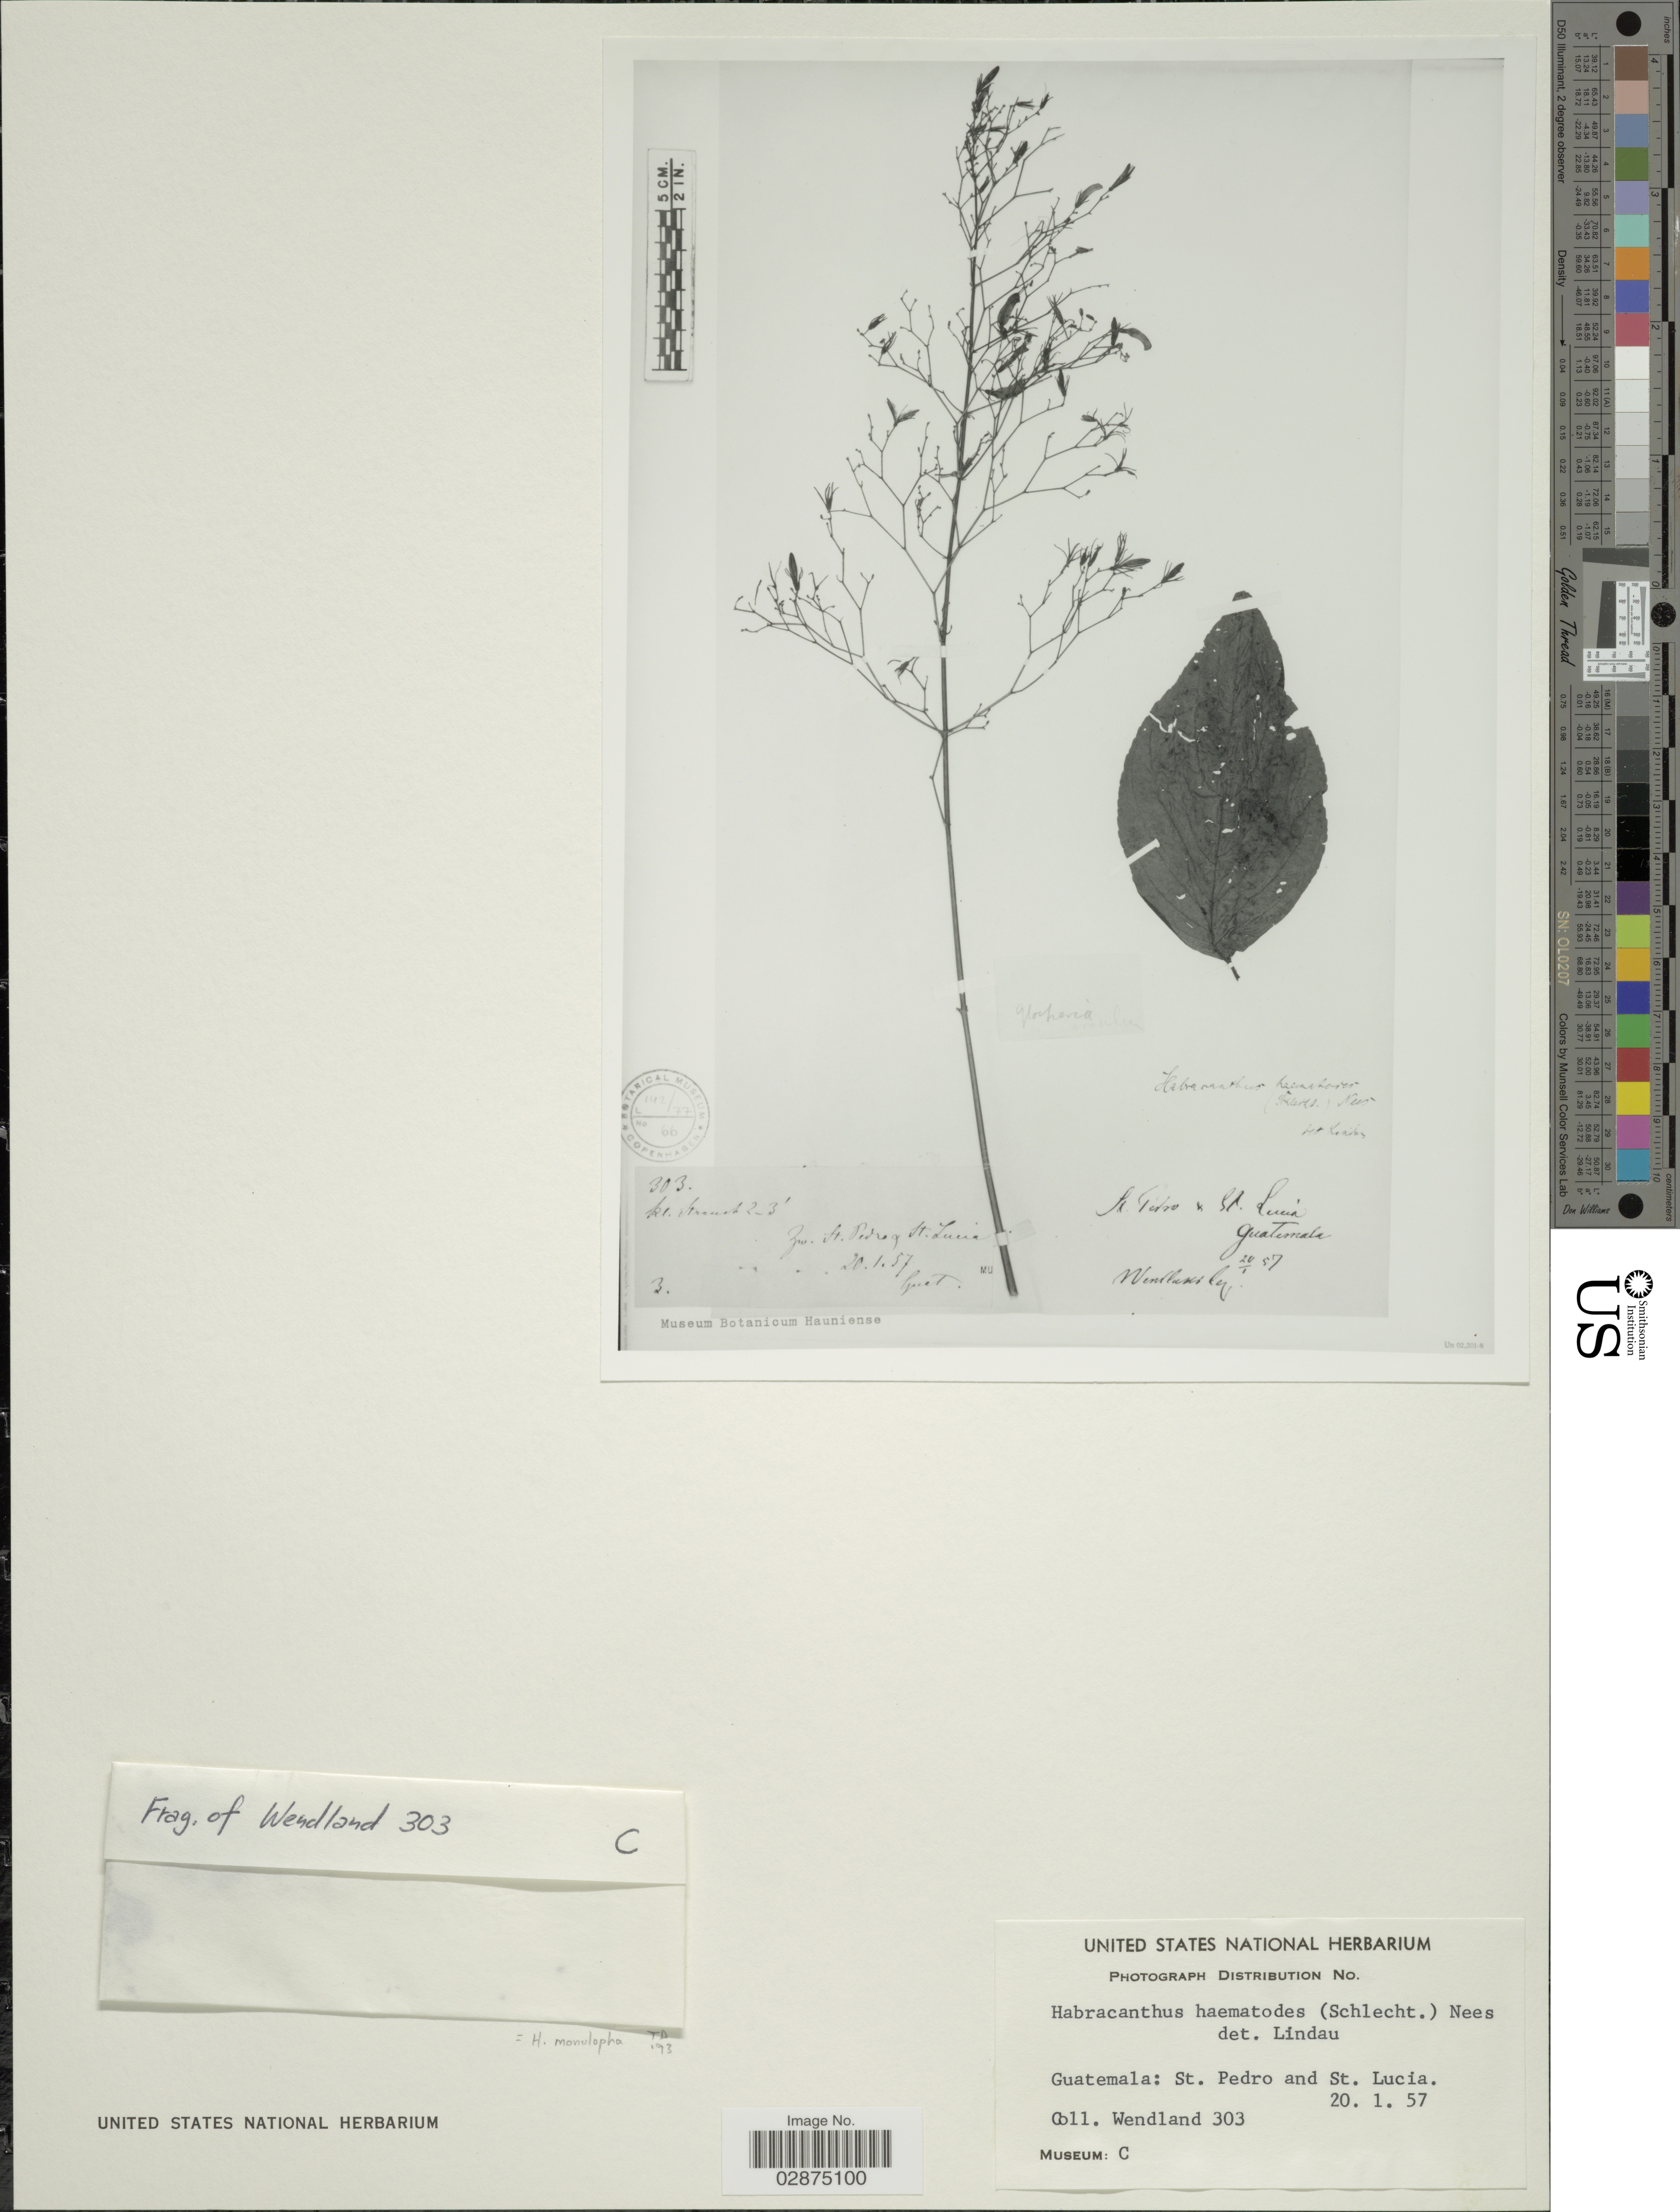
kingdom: Plantae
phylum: Tracheophyta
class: Magnoliopsida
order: Lamiales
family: Acanthaceae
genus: Stenostephanus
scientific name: Stenostephanus monolophus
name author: (Donn. Sm.) T.F. Daniel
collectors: -- Wendland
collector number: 303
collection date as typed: Transcribed d/m/y: 20/1/57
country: Guatemala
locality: St. Pedro and St. Lucia.